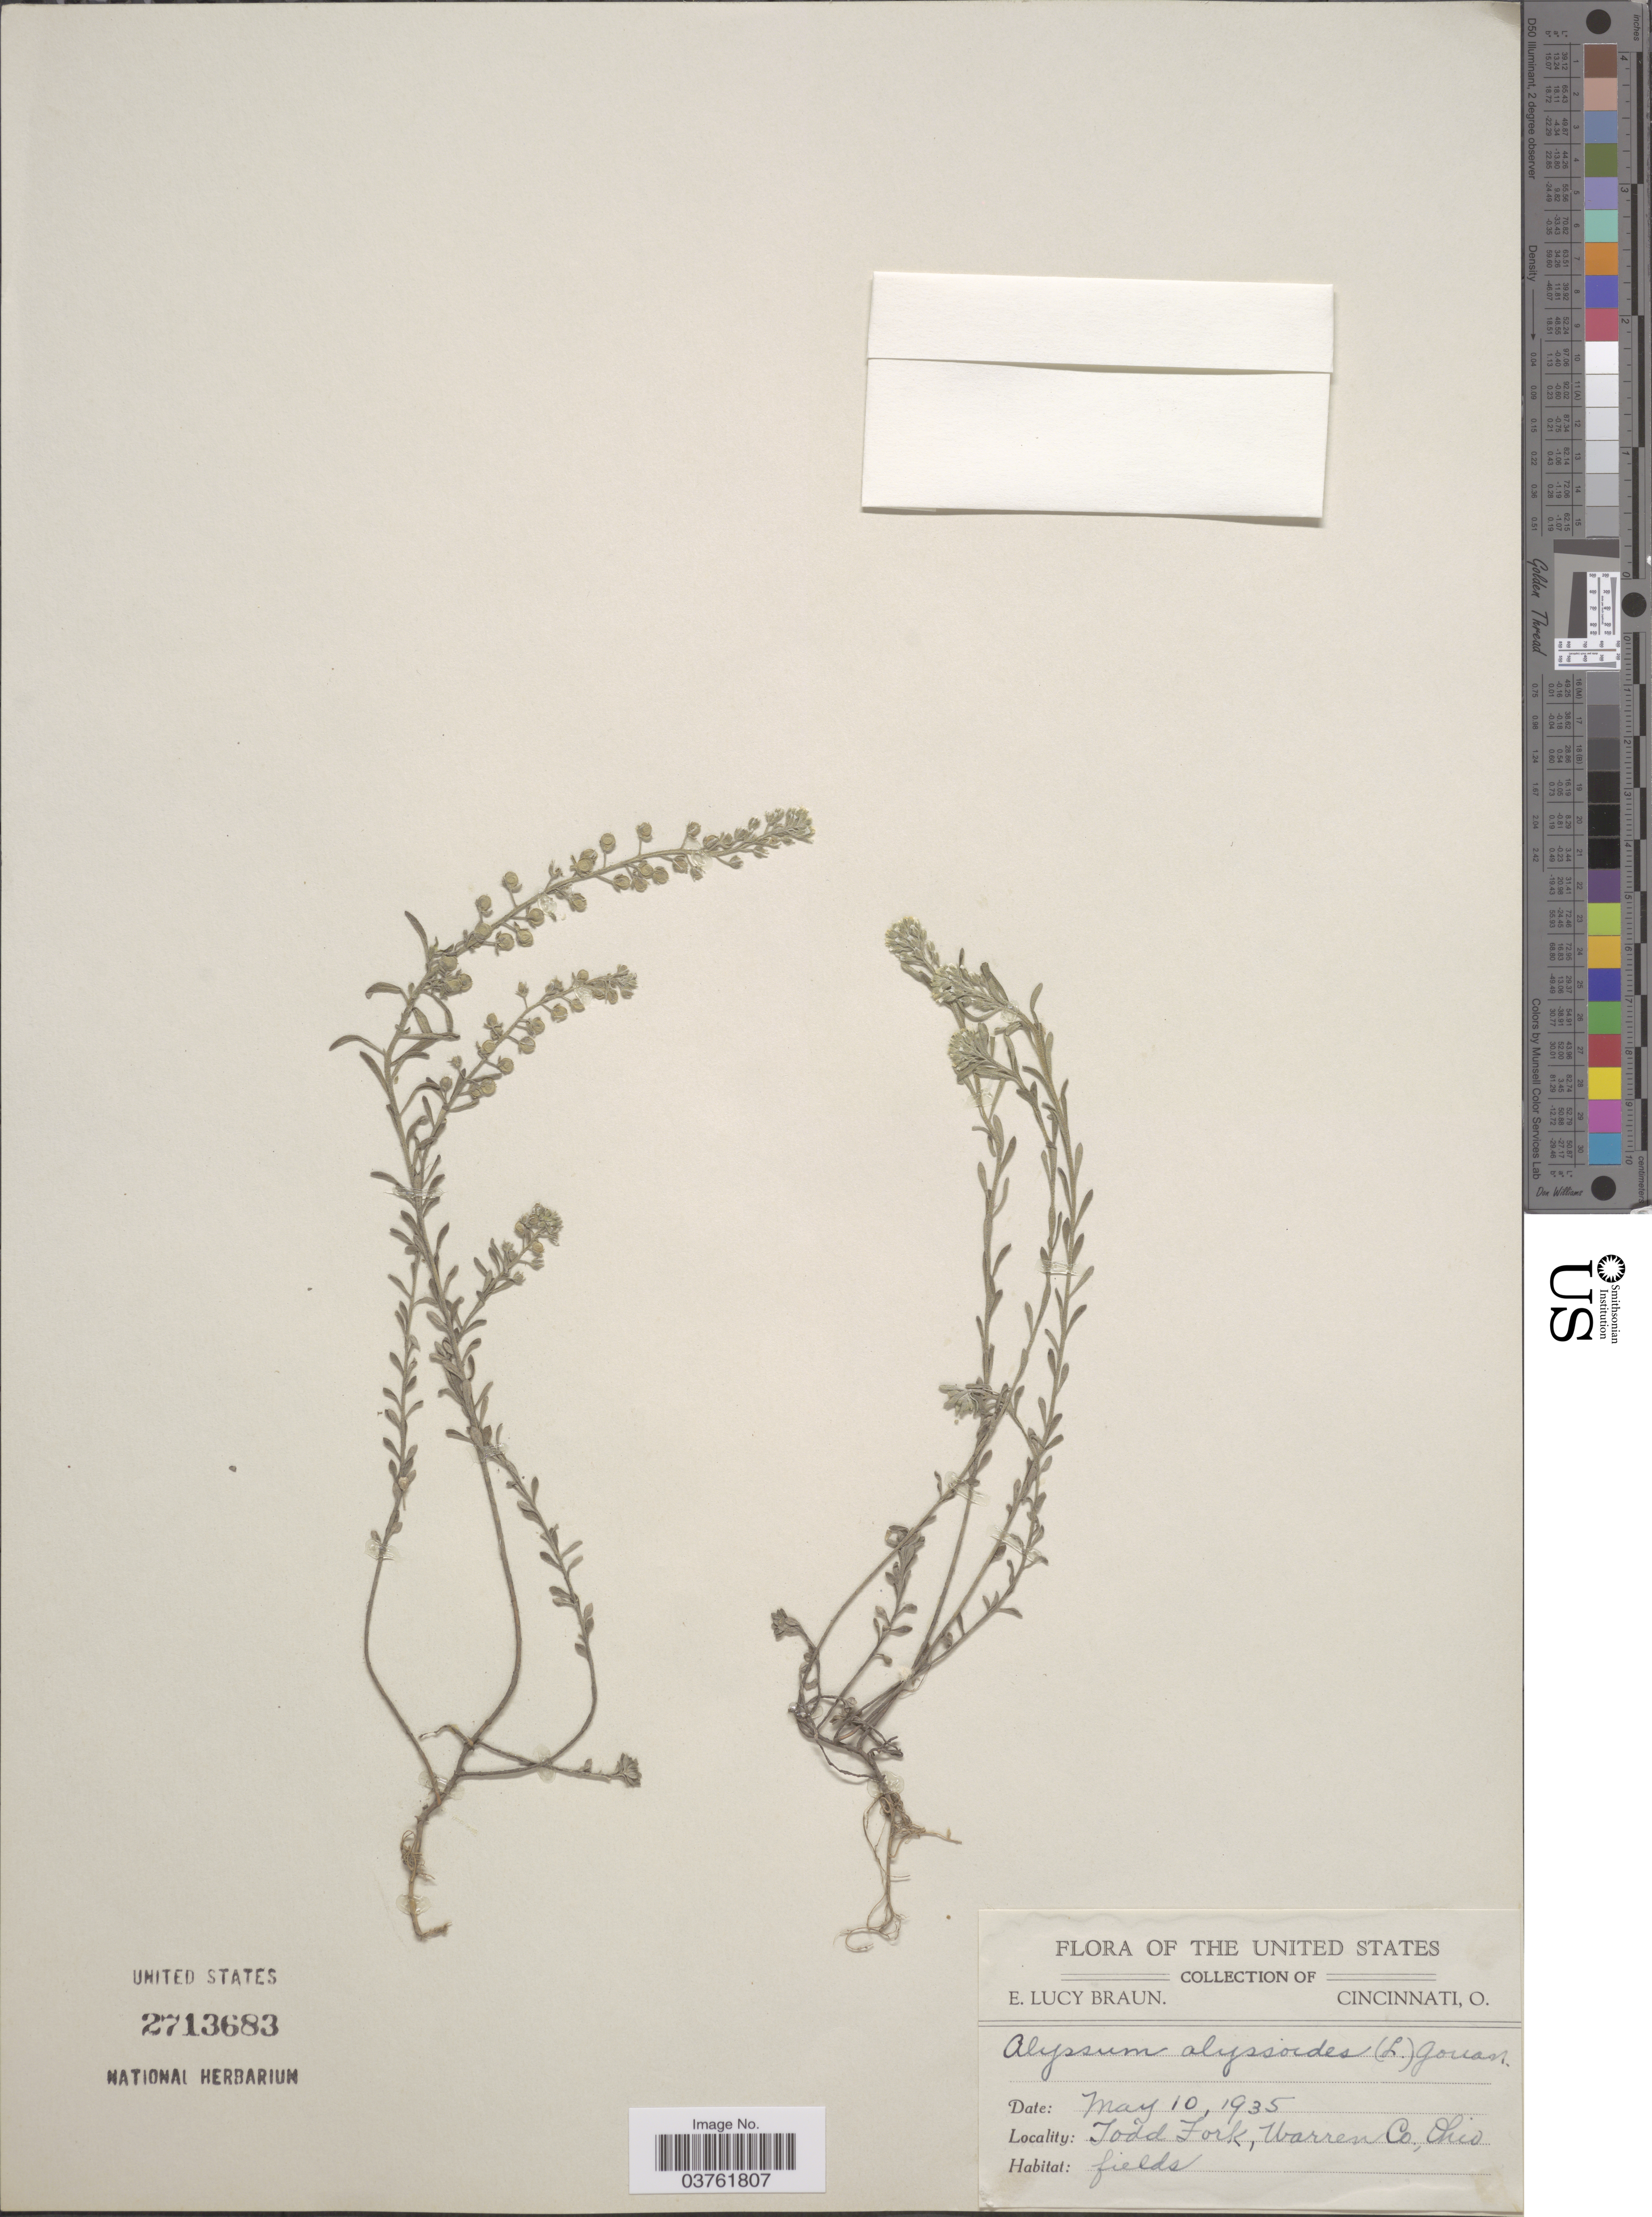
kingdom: Plantae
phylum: Tracheophyta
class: Magnoliopsida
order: Brassicales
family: Brassicaceae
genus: Alyssum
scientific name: Alyssum alyssoides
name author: (L.) L.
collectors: E. L. Braun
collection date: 1935-05-10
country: United States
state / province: Ohio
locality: Todd Fork, Warren Co.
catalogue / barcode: US 2713683